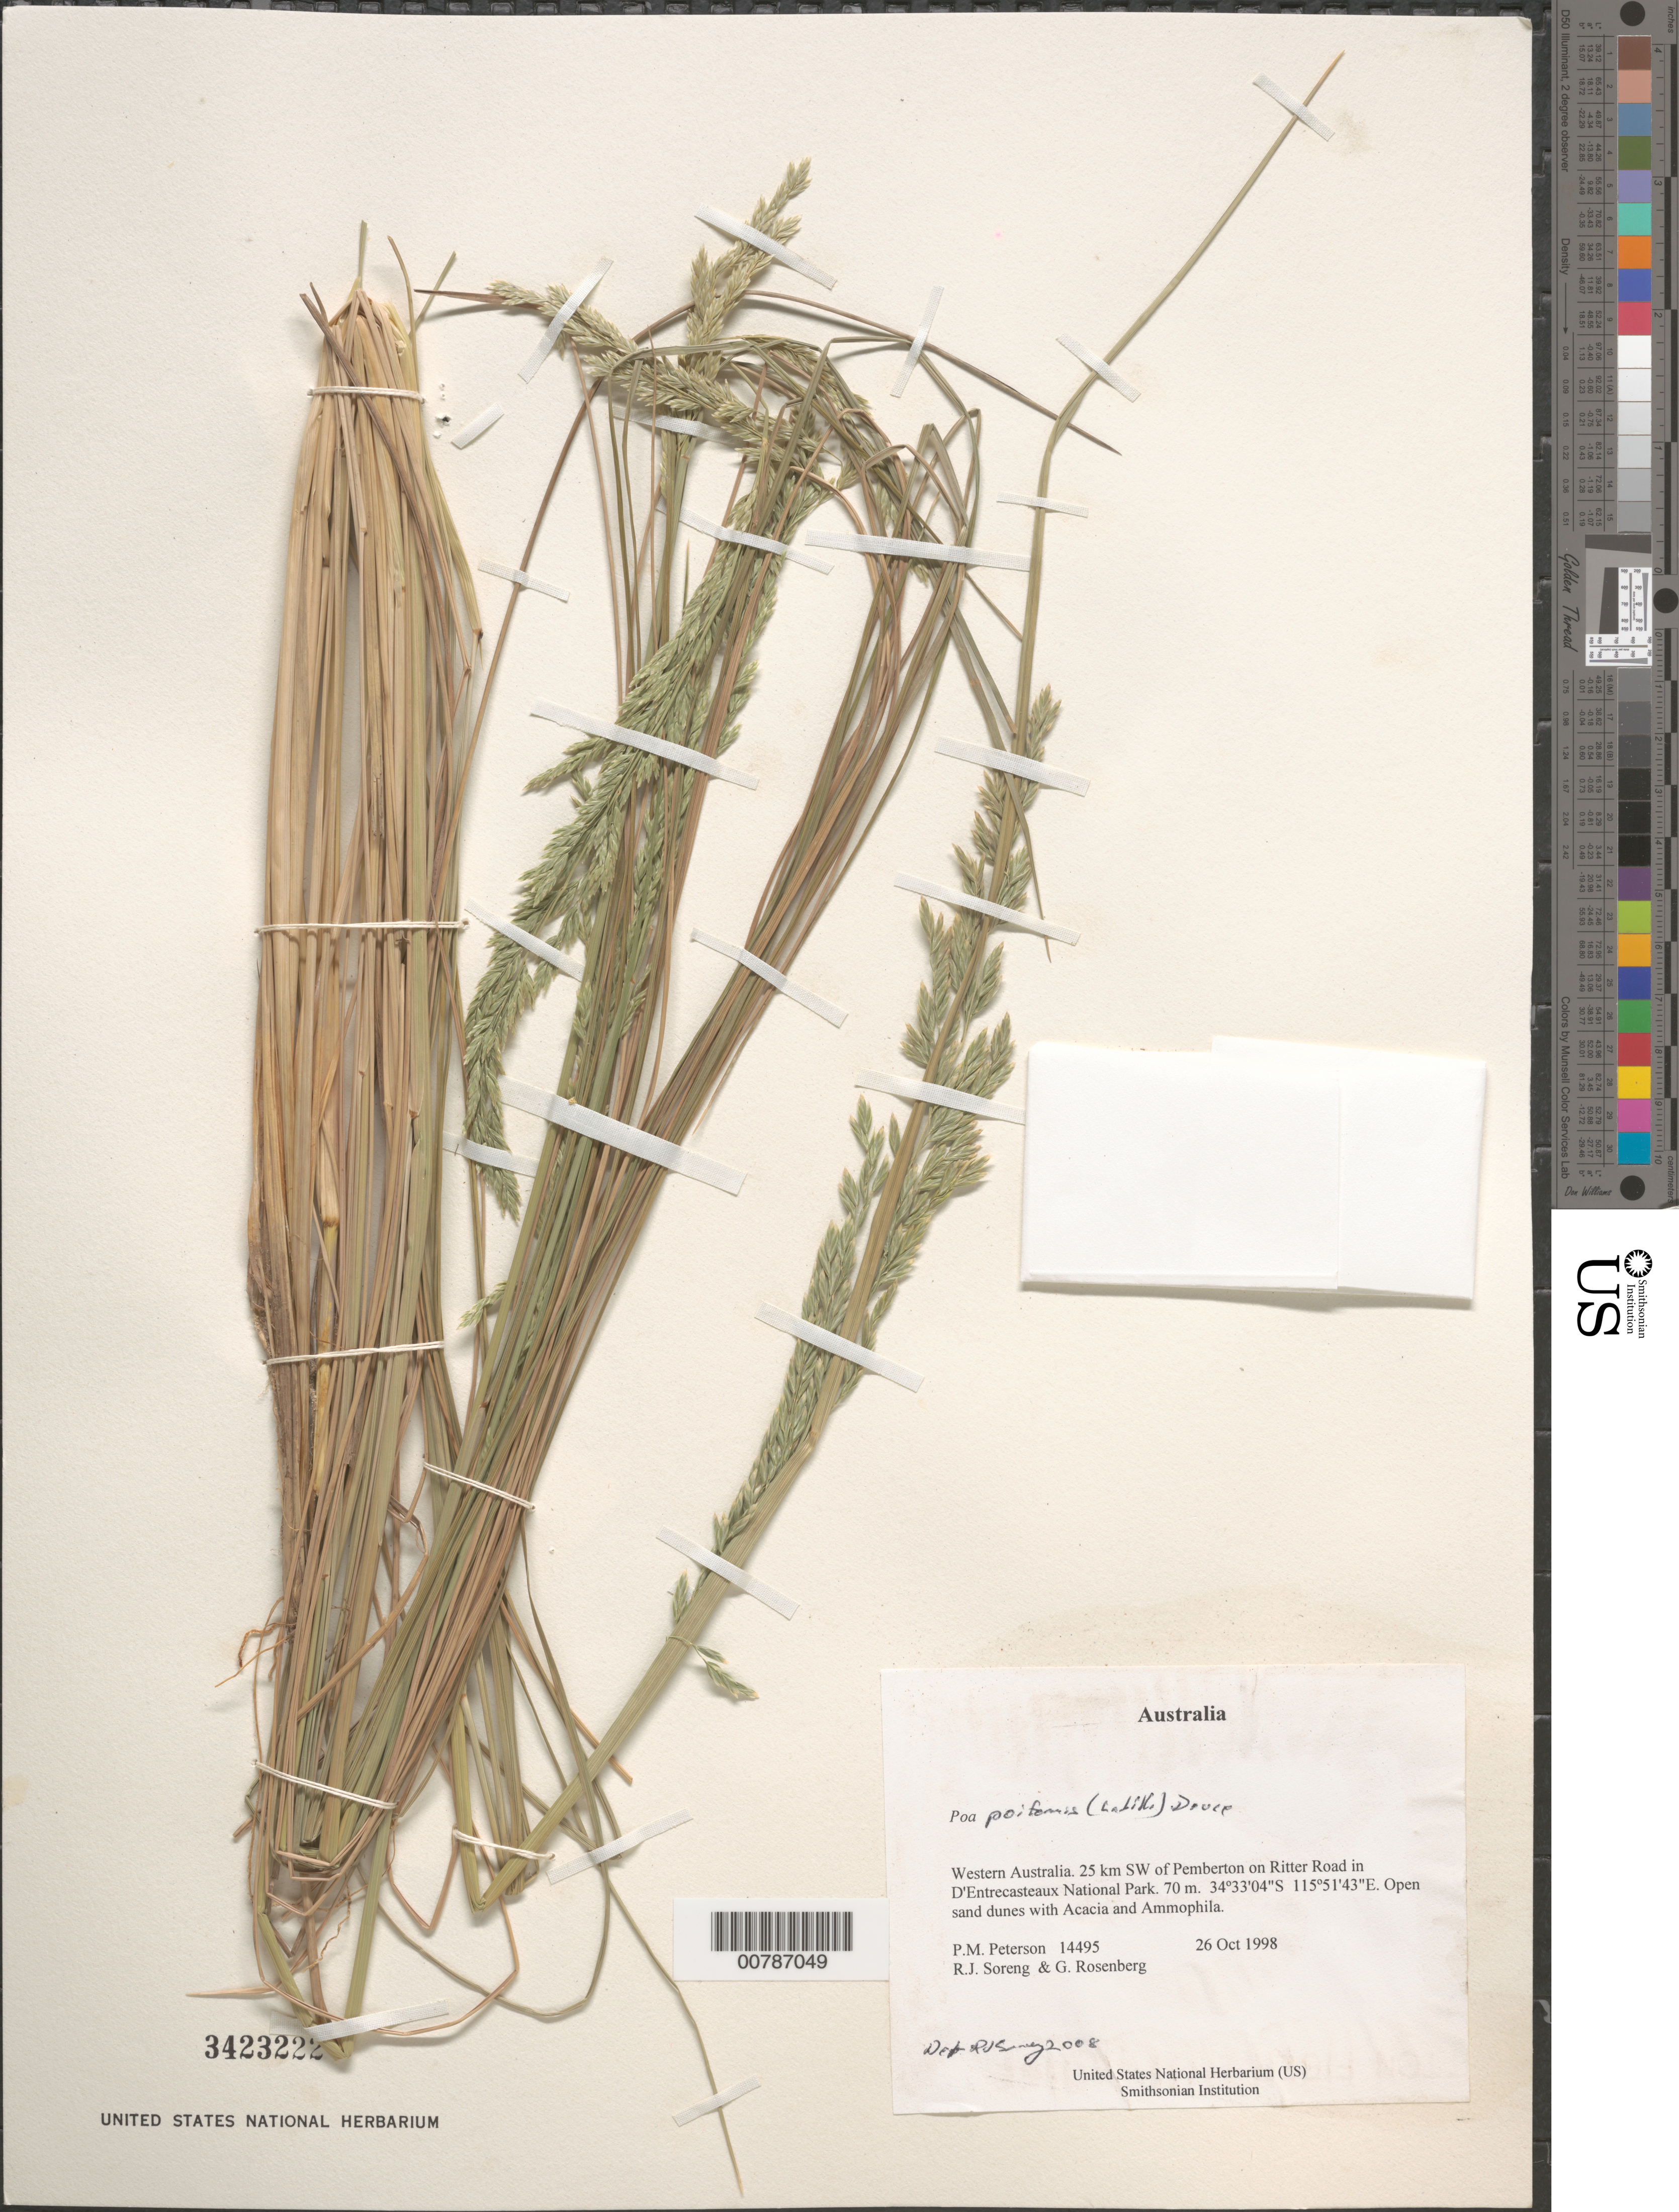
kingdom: Plantae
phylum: Tracheophyta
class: Liliopsida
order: Poales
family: Poaceae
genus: Poa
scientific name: Poa poiformis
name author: (Labill.) Druce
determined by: Soreng, Robert J., Research Associate (BOT), Smithsonian Institution - National Museum of Natural History (UNITED STATES)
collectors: P. M. Peterson, R. J. Soreng & G. Rosenberg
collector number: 14495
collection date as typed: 26 Oct 1998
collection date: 1998-10-26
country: Australia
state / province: Western Australia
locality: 25 km SW of Pemberton on Ritter Road in D'Entrecasteaux National Park.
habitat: Open sand dunes with Acacia and Ammophila.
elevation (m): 70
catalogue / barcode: US 3423222